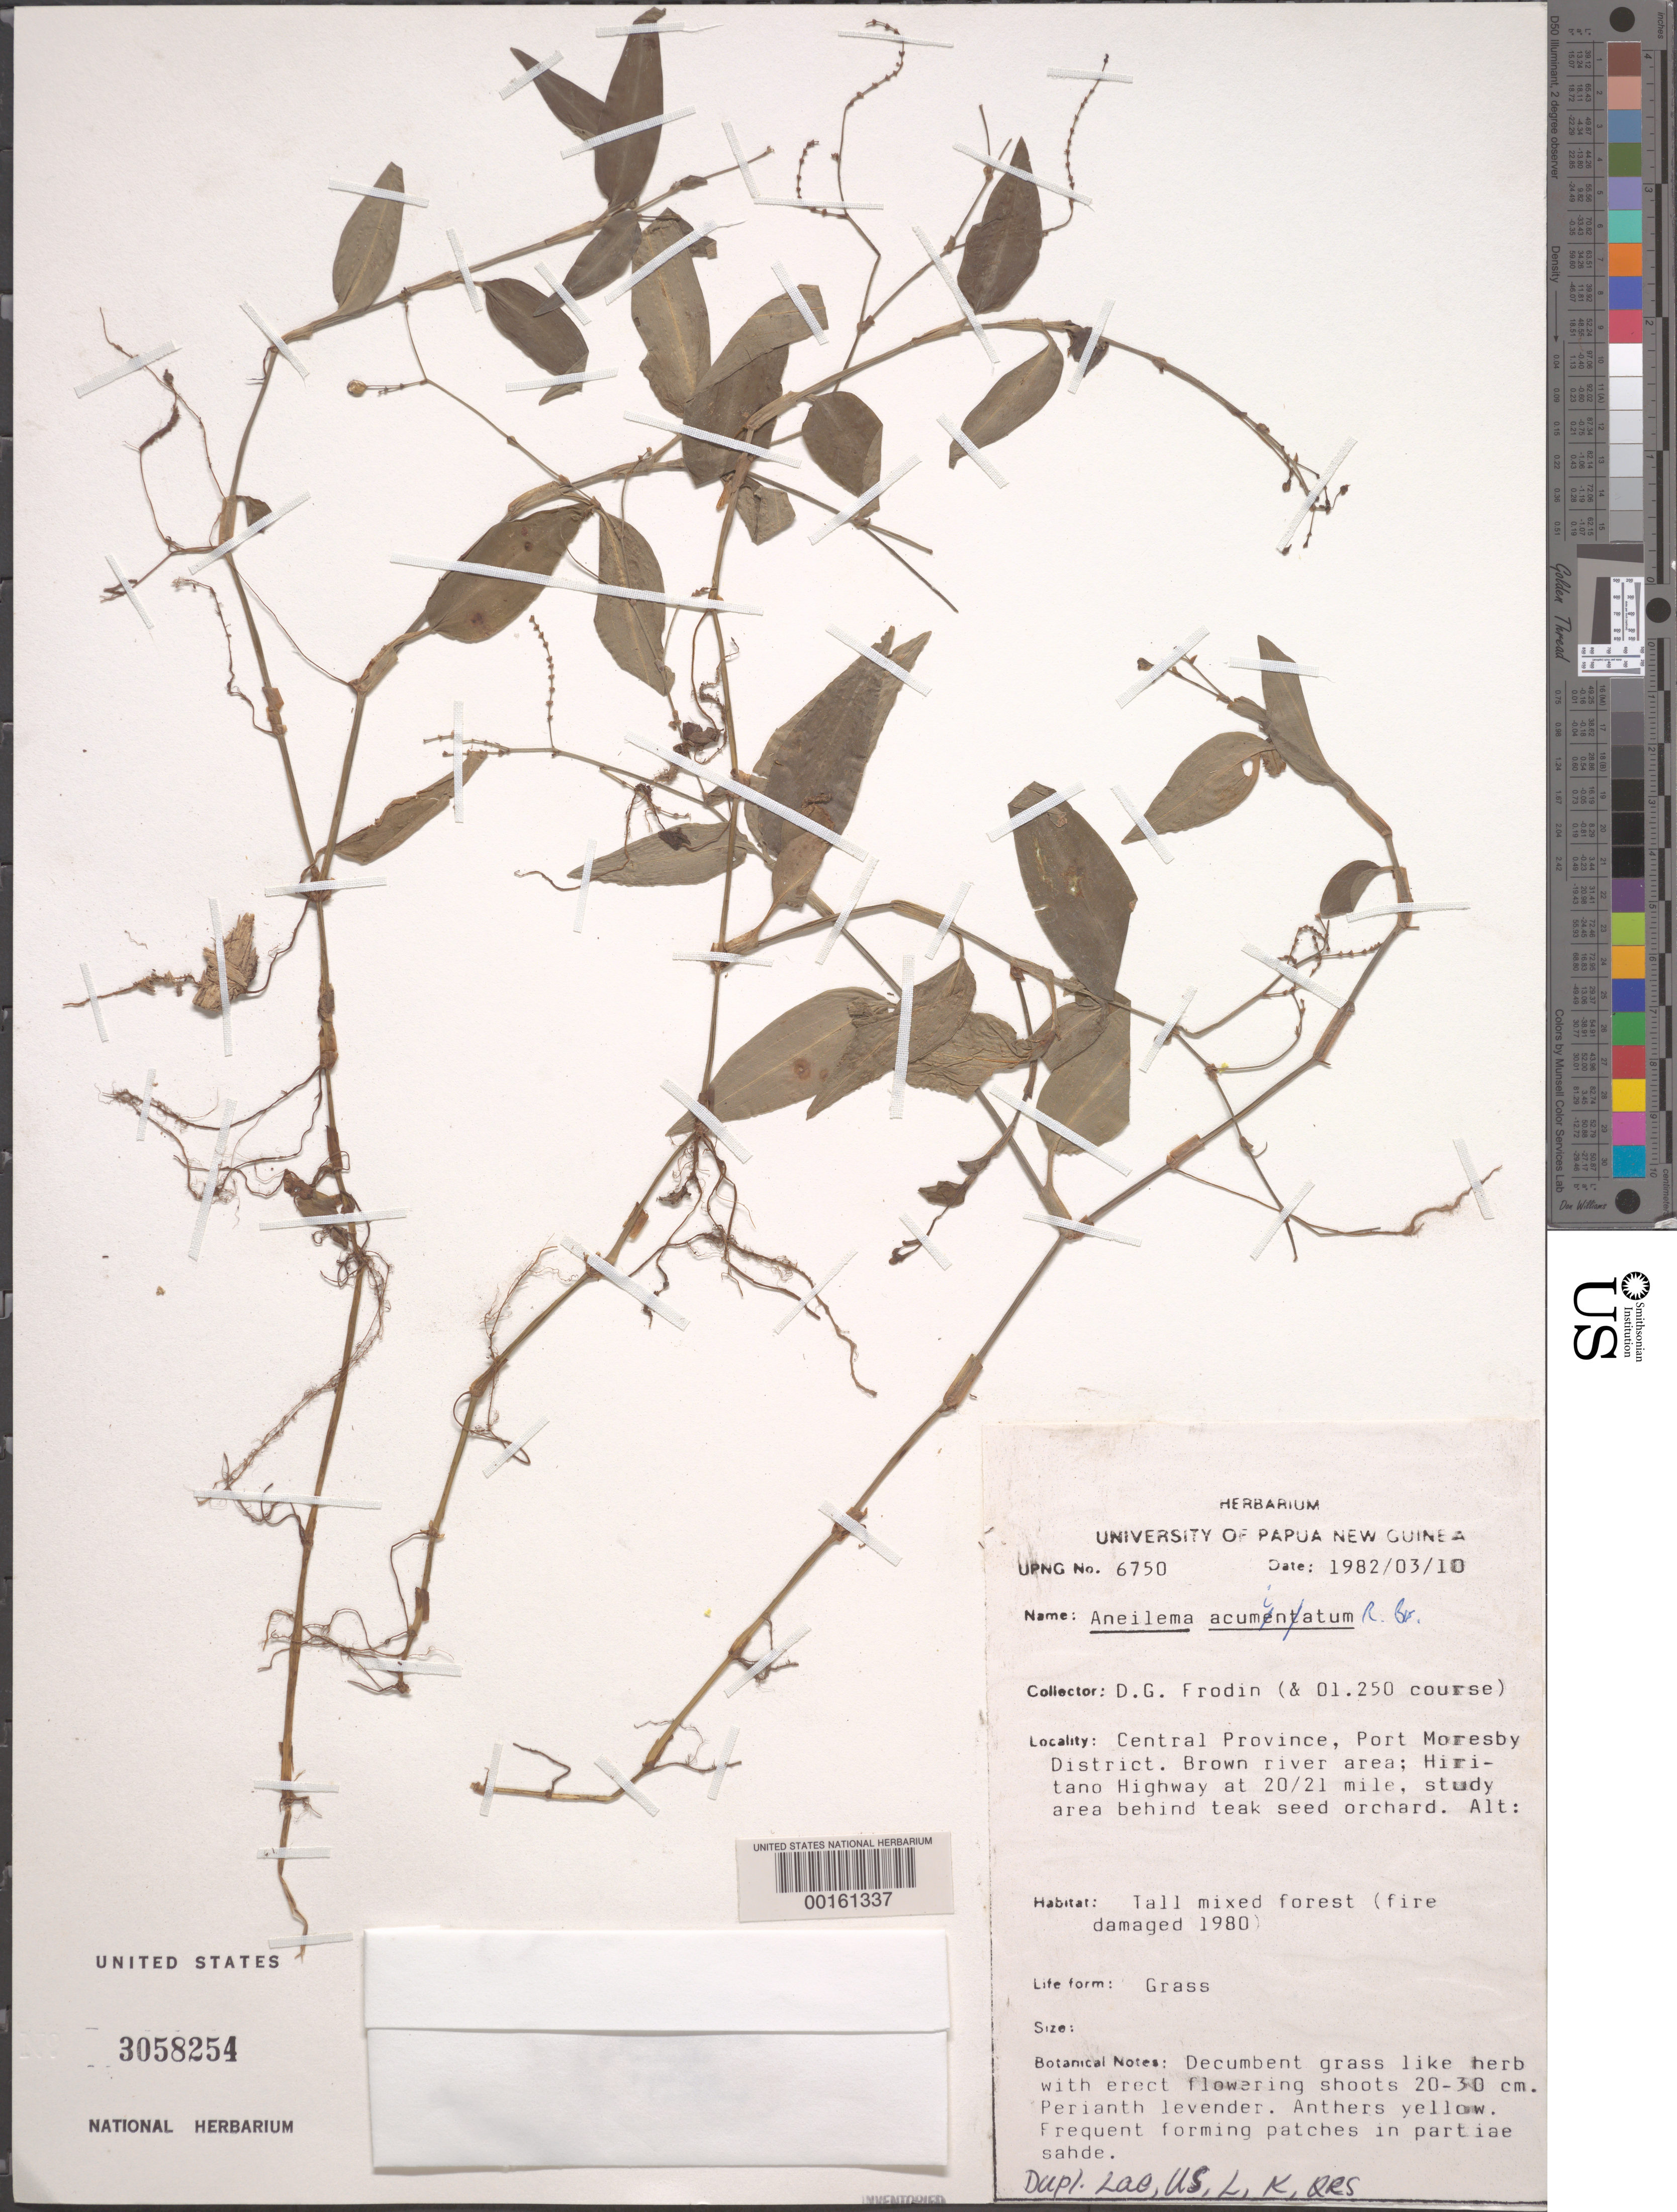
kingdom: Plantae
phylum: Tracheophyta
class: Liliopsida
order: Commelinales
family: Commelinaceae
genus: Aneilema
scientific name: Aneilema acuminatum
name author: R. Br.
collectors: D. G. Frodin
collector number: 6750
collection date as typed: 10 Mar 1982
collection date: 1982-03-10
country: Papua New Guinea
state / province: Central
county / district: Port Moresby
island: New Guinea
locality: Brown river area; hiritano hwy at 20/21 mi.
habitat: Mixed tall forest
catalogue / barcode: US 3058254